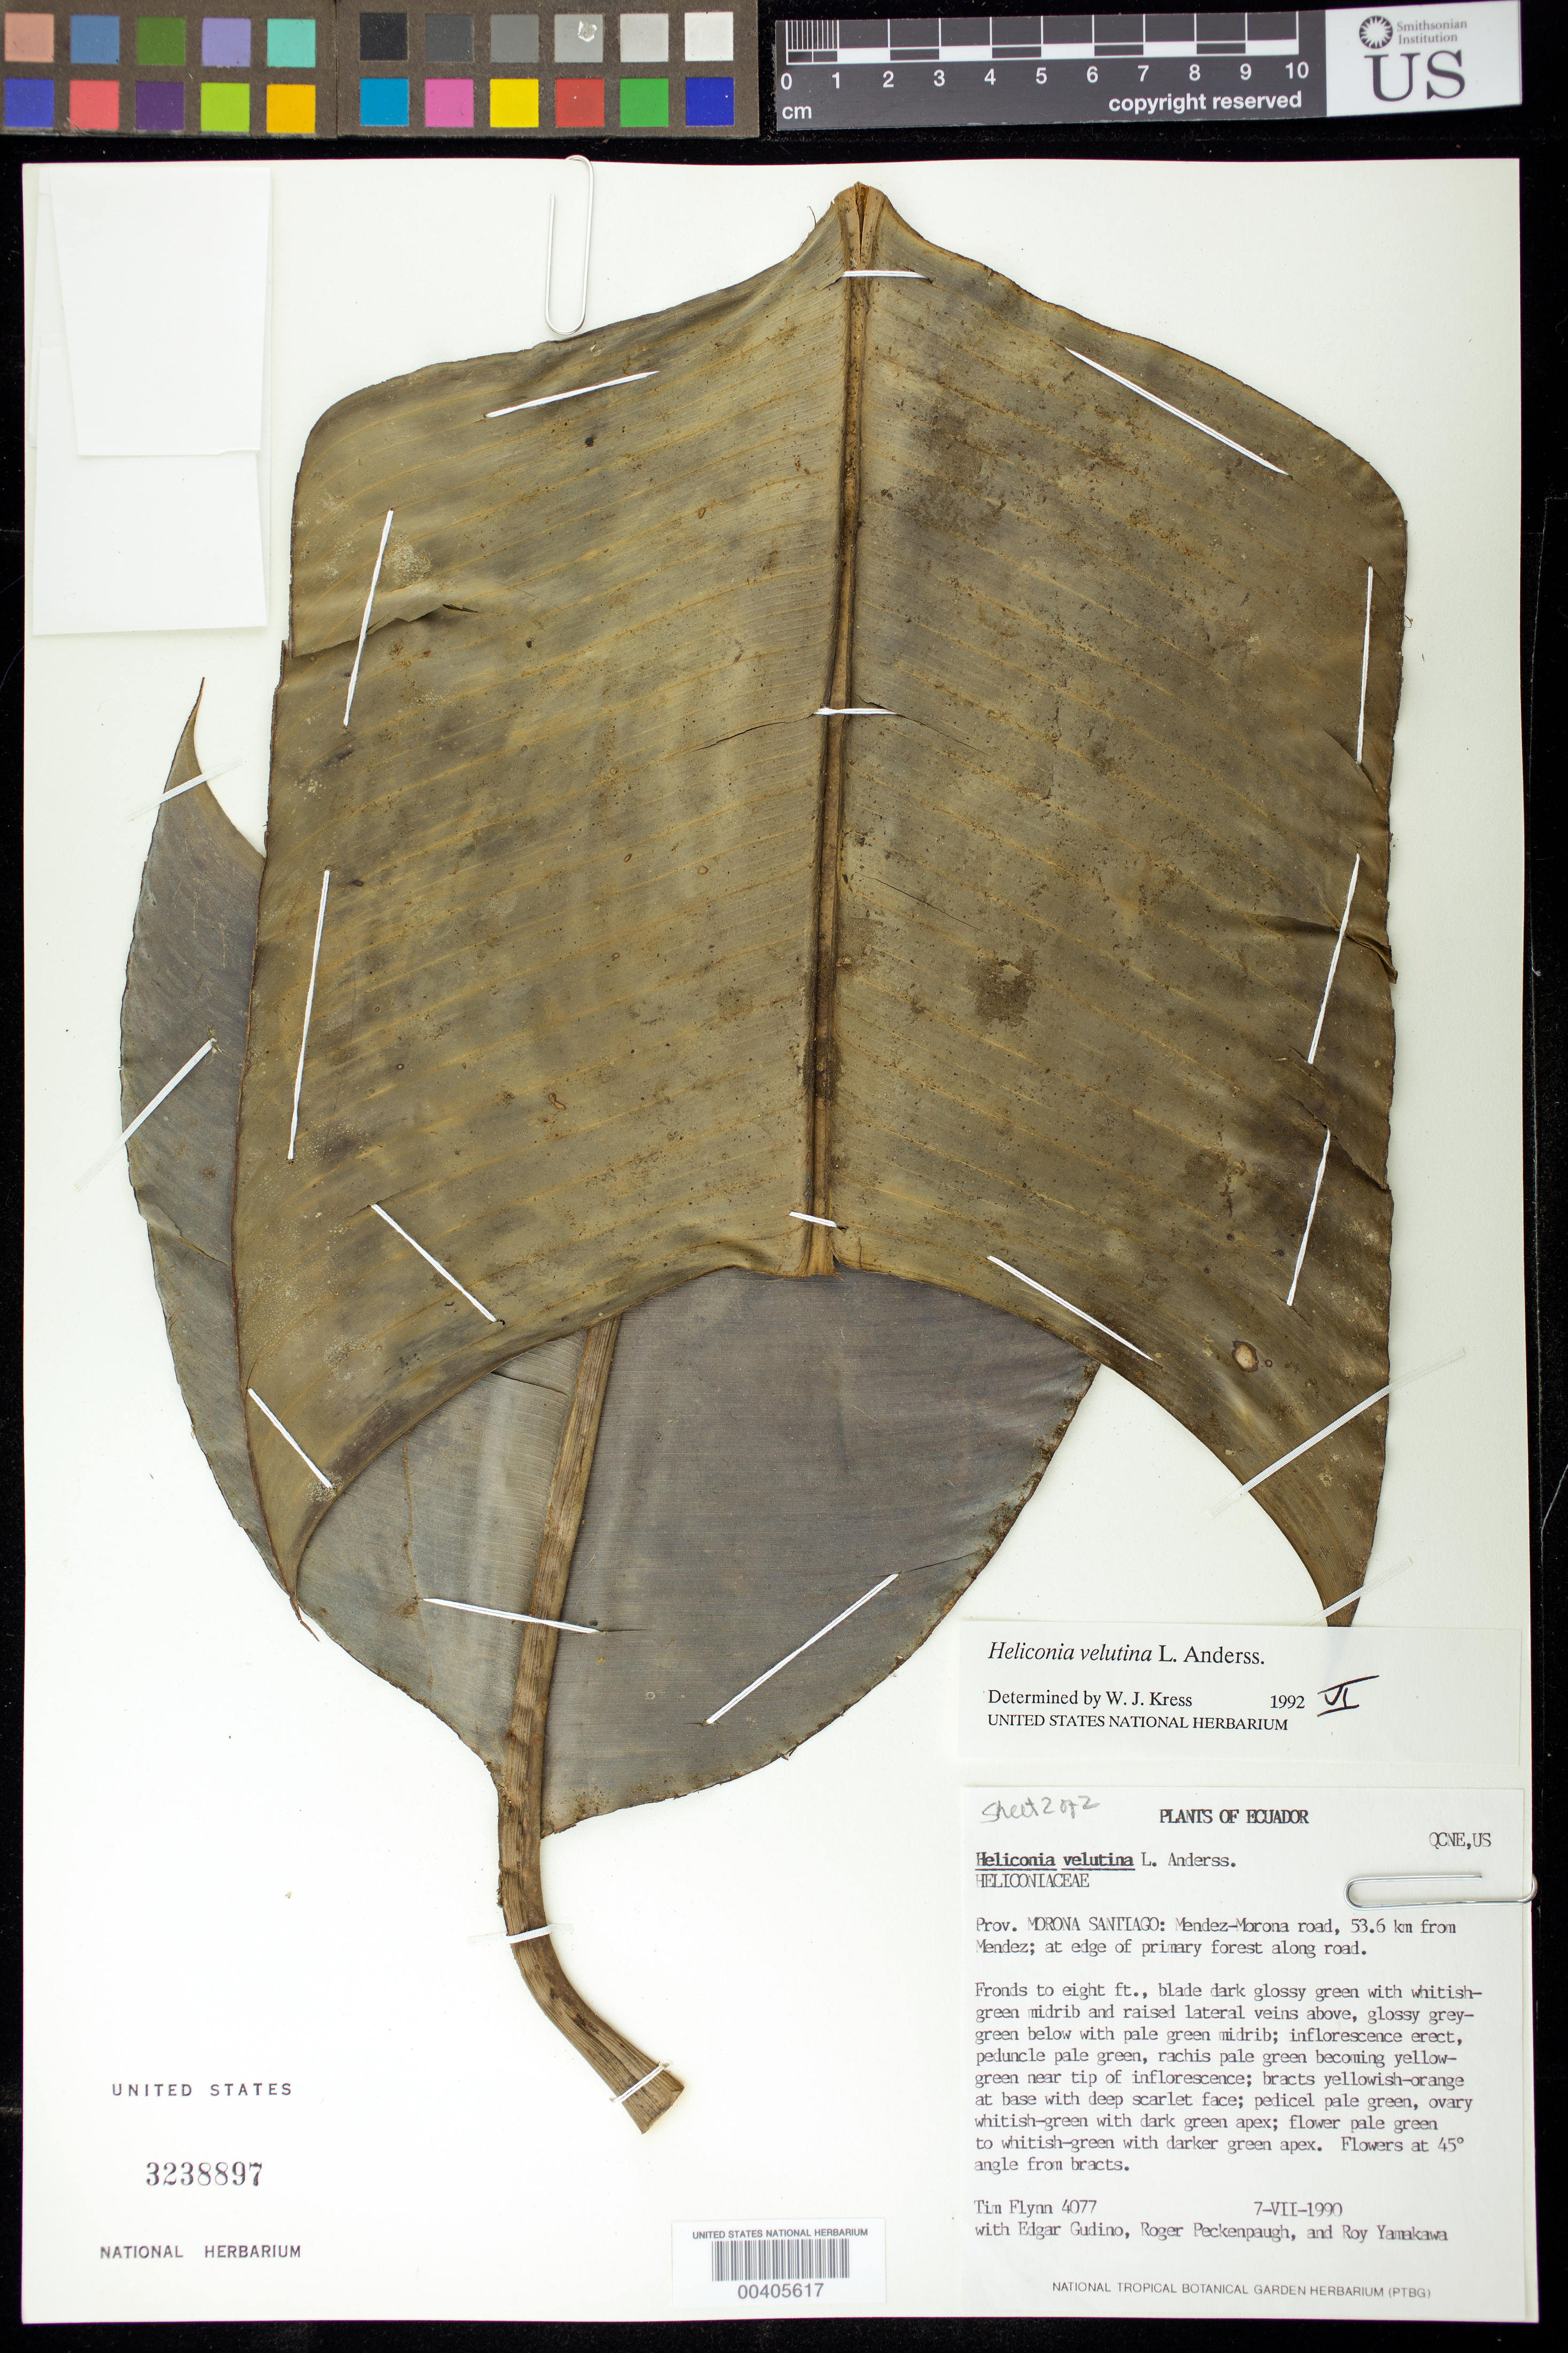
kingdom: Plantae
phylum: Tracheophyta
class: Liliopsida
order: Zingiberales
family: Heliconiaceae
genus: Heliconia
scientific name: Heliconia velutina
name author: L. Andersson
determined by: Kress, W. J., (US), Smithsonian Institution - National Museum of Natural History (UNITED STATES)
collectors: T. W. Flynn, E. Gudiño, R. Peckinpaugh & R. Yamakawa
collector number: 4077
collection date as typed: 07 Jul 1990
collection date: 1990-07-07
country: Ecuador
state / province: Morona-Santiago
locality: Mendez-morona road., 53.6 km from mendez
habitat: Edge of primary forest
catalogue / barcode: US 3238897